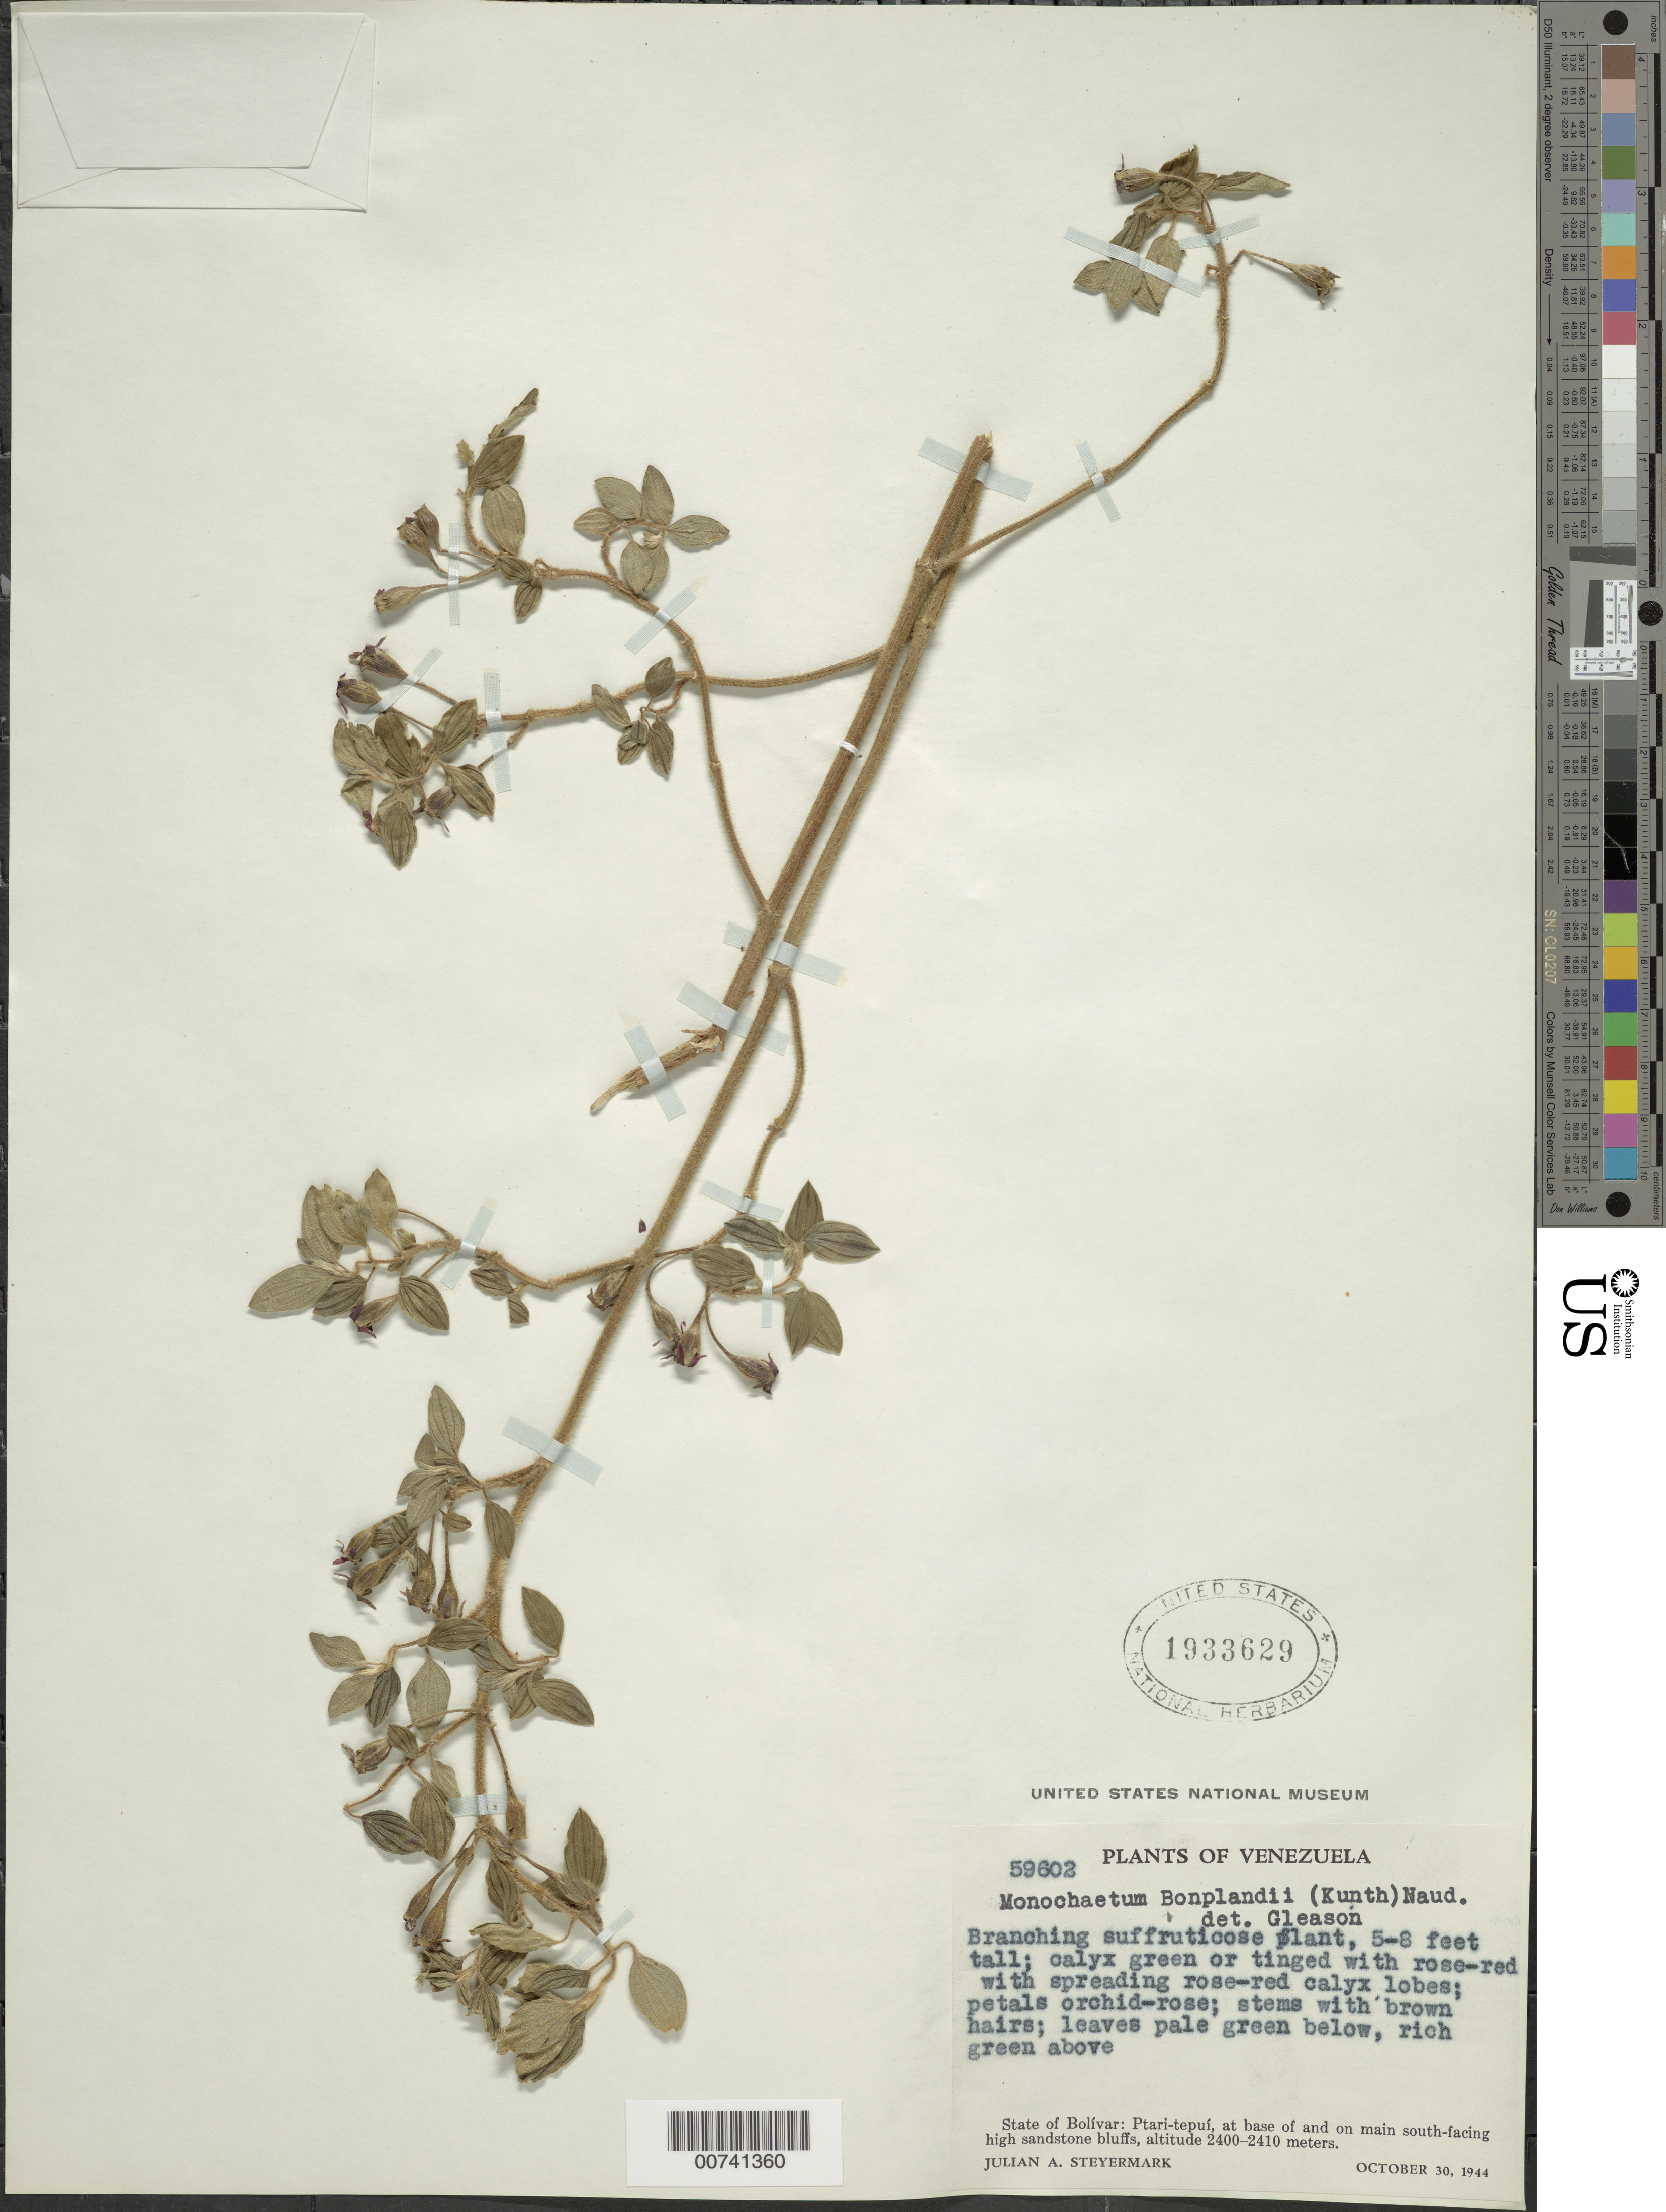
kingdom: Plantae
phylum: Tracheophyta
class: Magnoliopsida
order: Myrtales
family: Melastomataceae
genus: Monochaetum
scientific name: Monochaetum bonplandii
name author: (Kunth) Naudin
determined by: Gleason, H. A.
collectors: J. Steyermark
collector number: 59602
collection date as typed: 30-Oct-44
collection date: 1944-10-30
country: Venezuela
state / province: Bolívar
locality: Ptari-tepuí, at base of and on main S-facing high sandstone bluffs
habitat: Base and S-facing high sandstone bluffs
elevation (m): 2400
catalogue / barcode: US 1933629